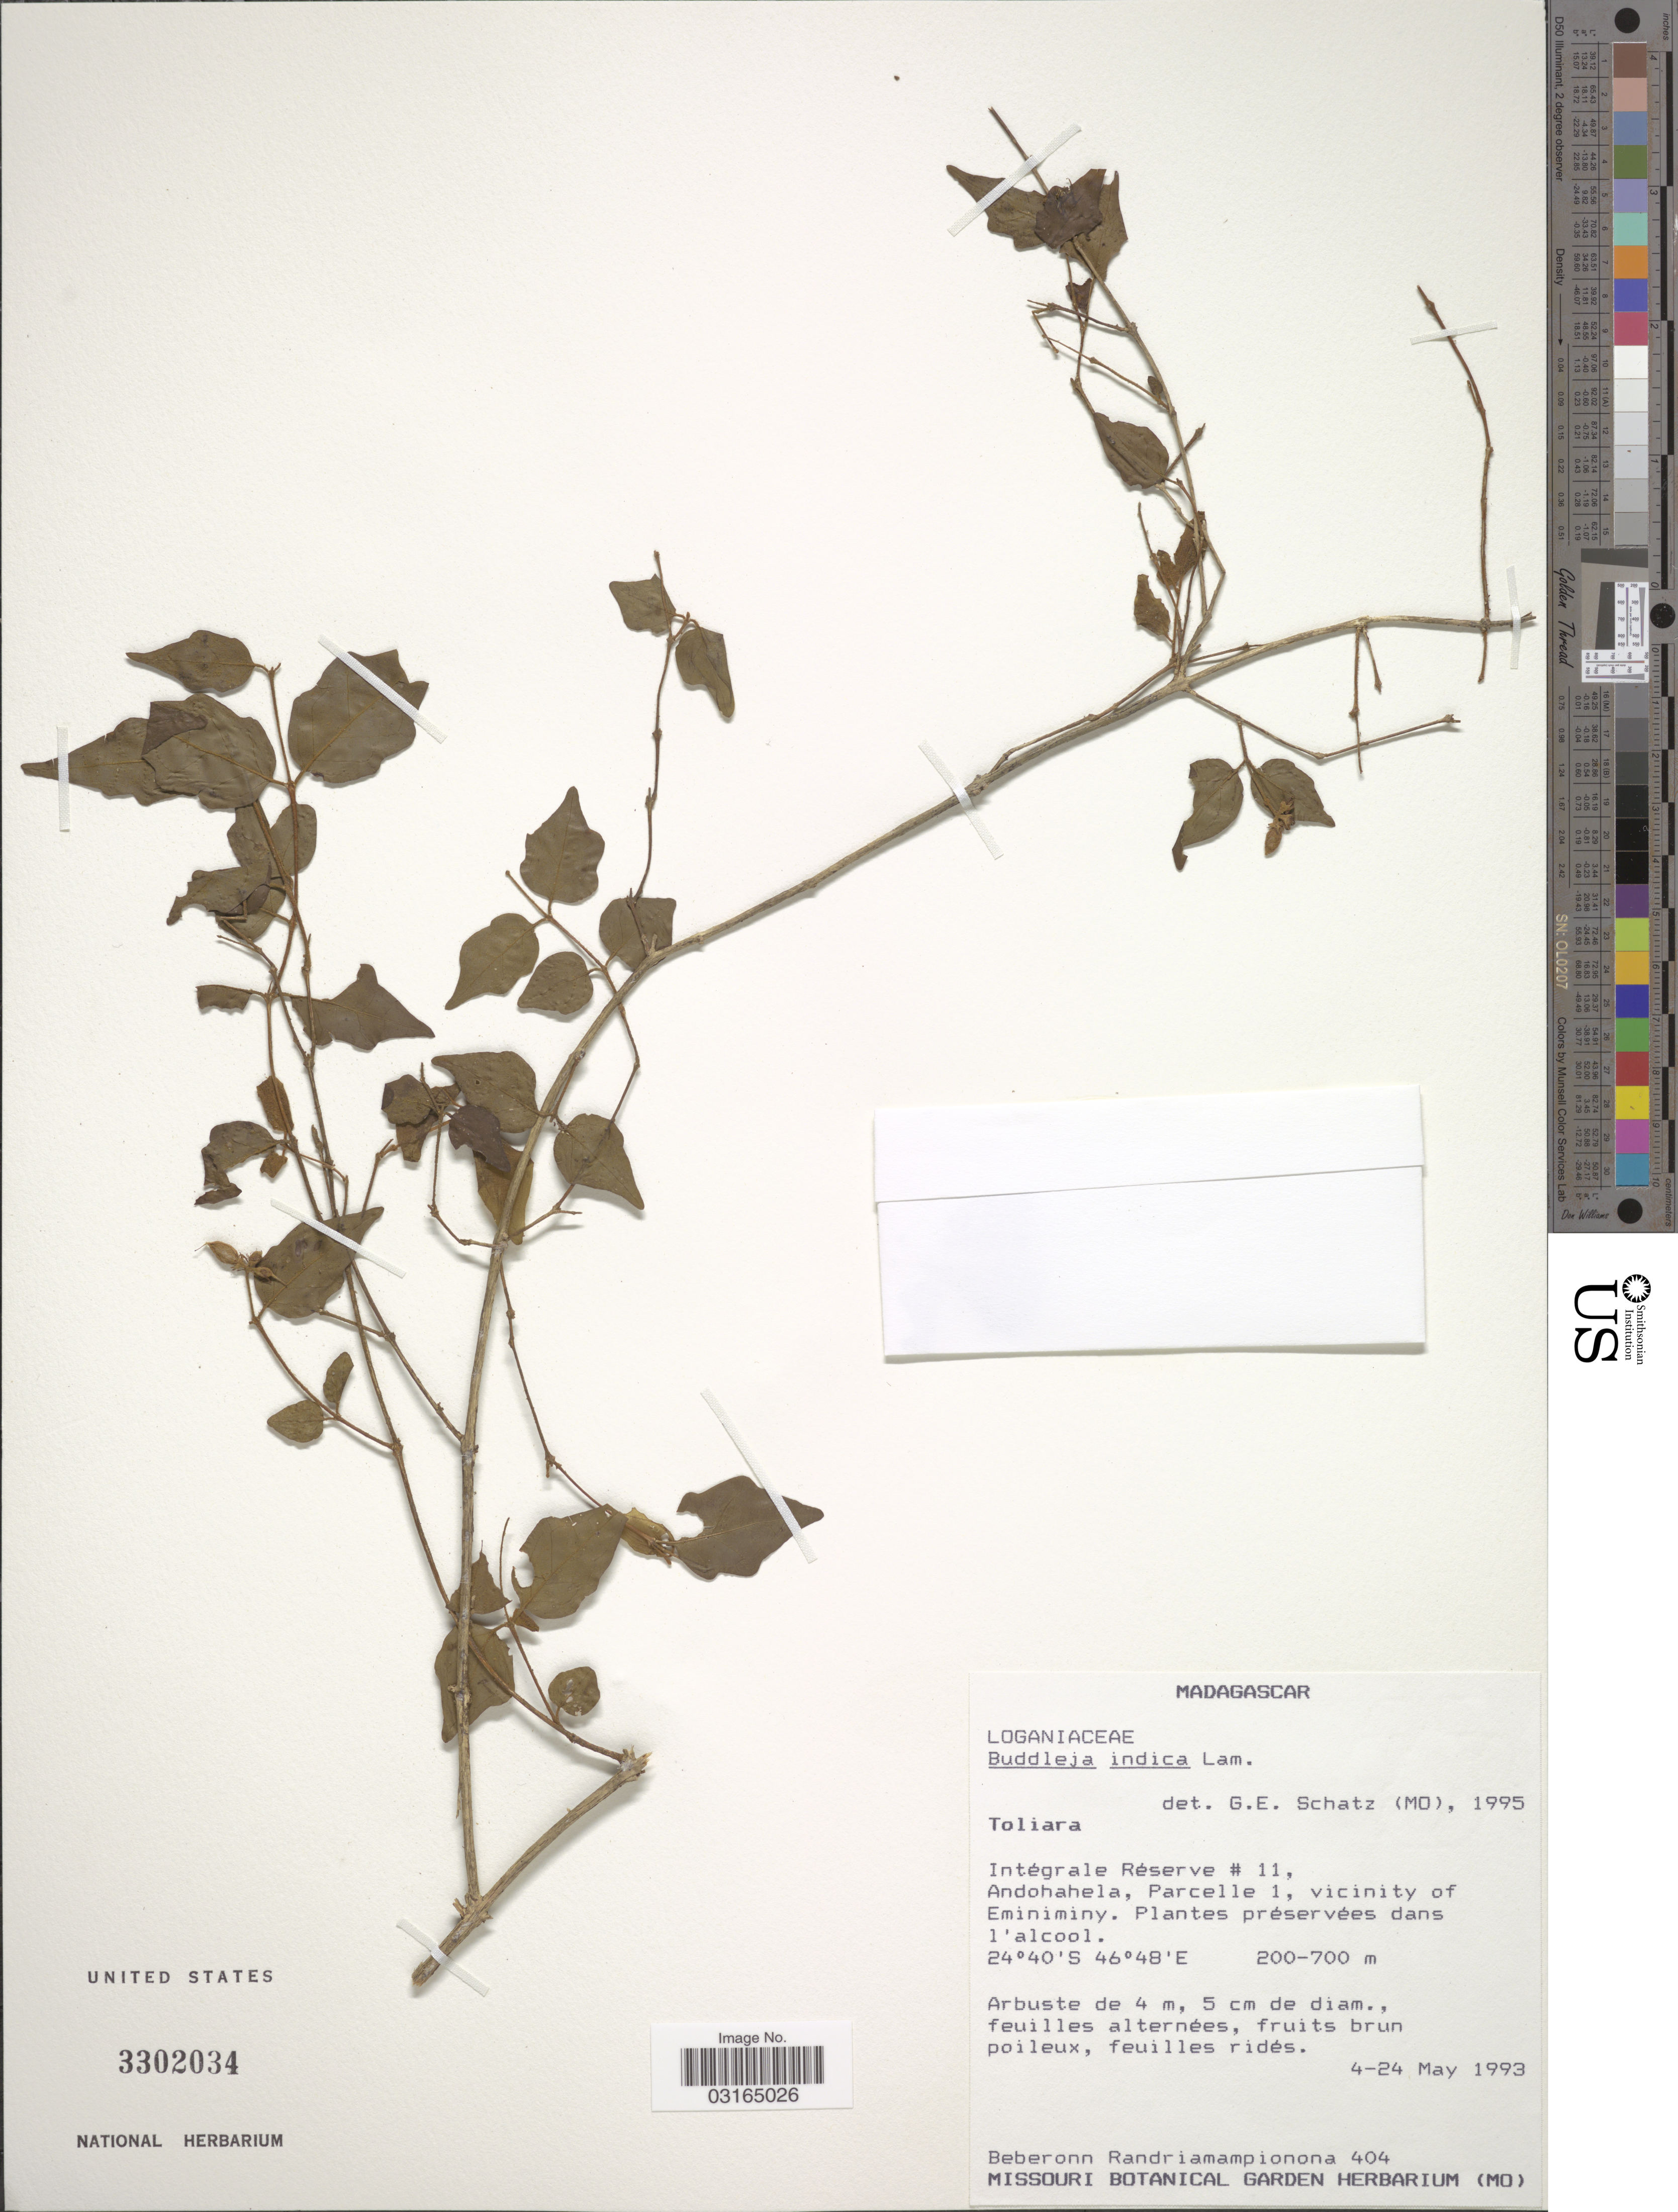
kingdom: Plantae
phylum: Tracheophyta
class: Magnoliopsida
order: Lamiales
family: Scrophulariaceae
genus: Buddleja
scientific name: Buddleja indica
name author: Lam.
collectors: B. Randriamampionona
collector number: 404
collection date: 1993-05-04/1993-05-24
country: Madagascar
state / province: Anosy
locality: Intégrale Réserve # 11, Andohahela, Parcelle 1, vicinity of Eminiminy.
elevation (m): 200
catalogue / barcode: US 3302034